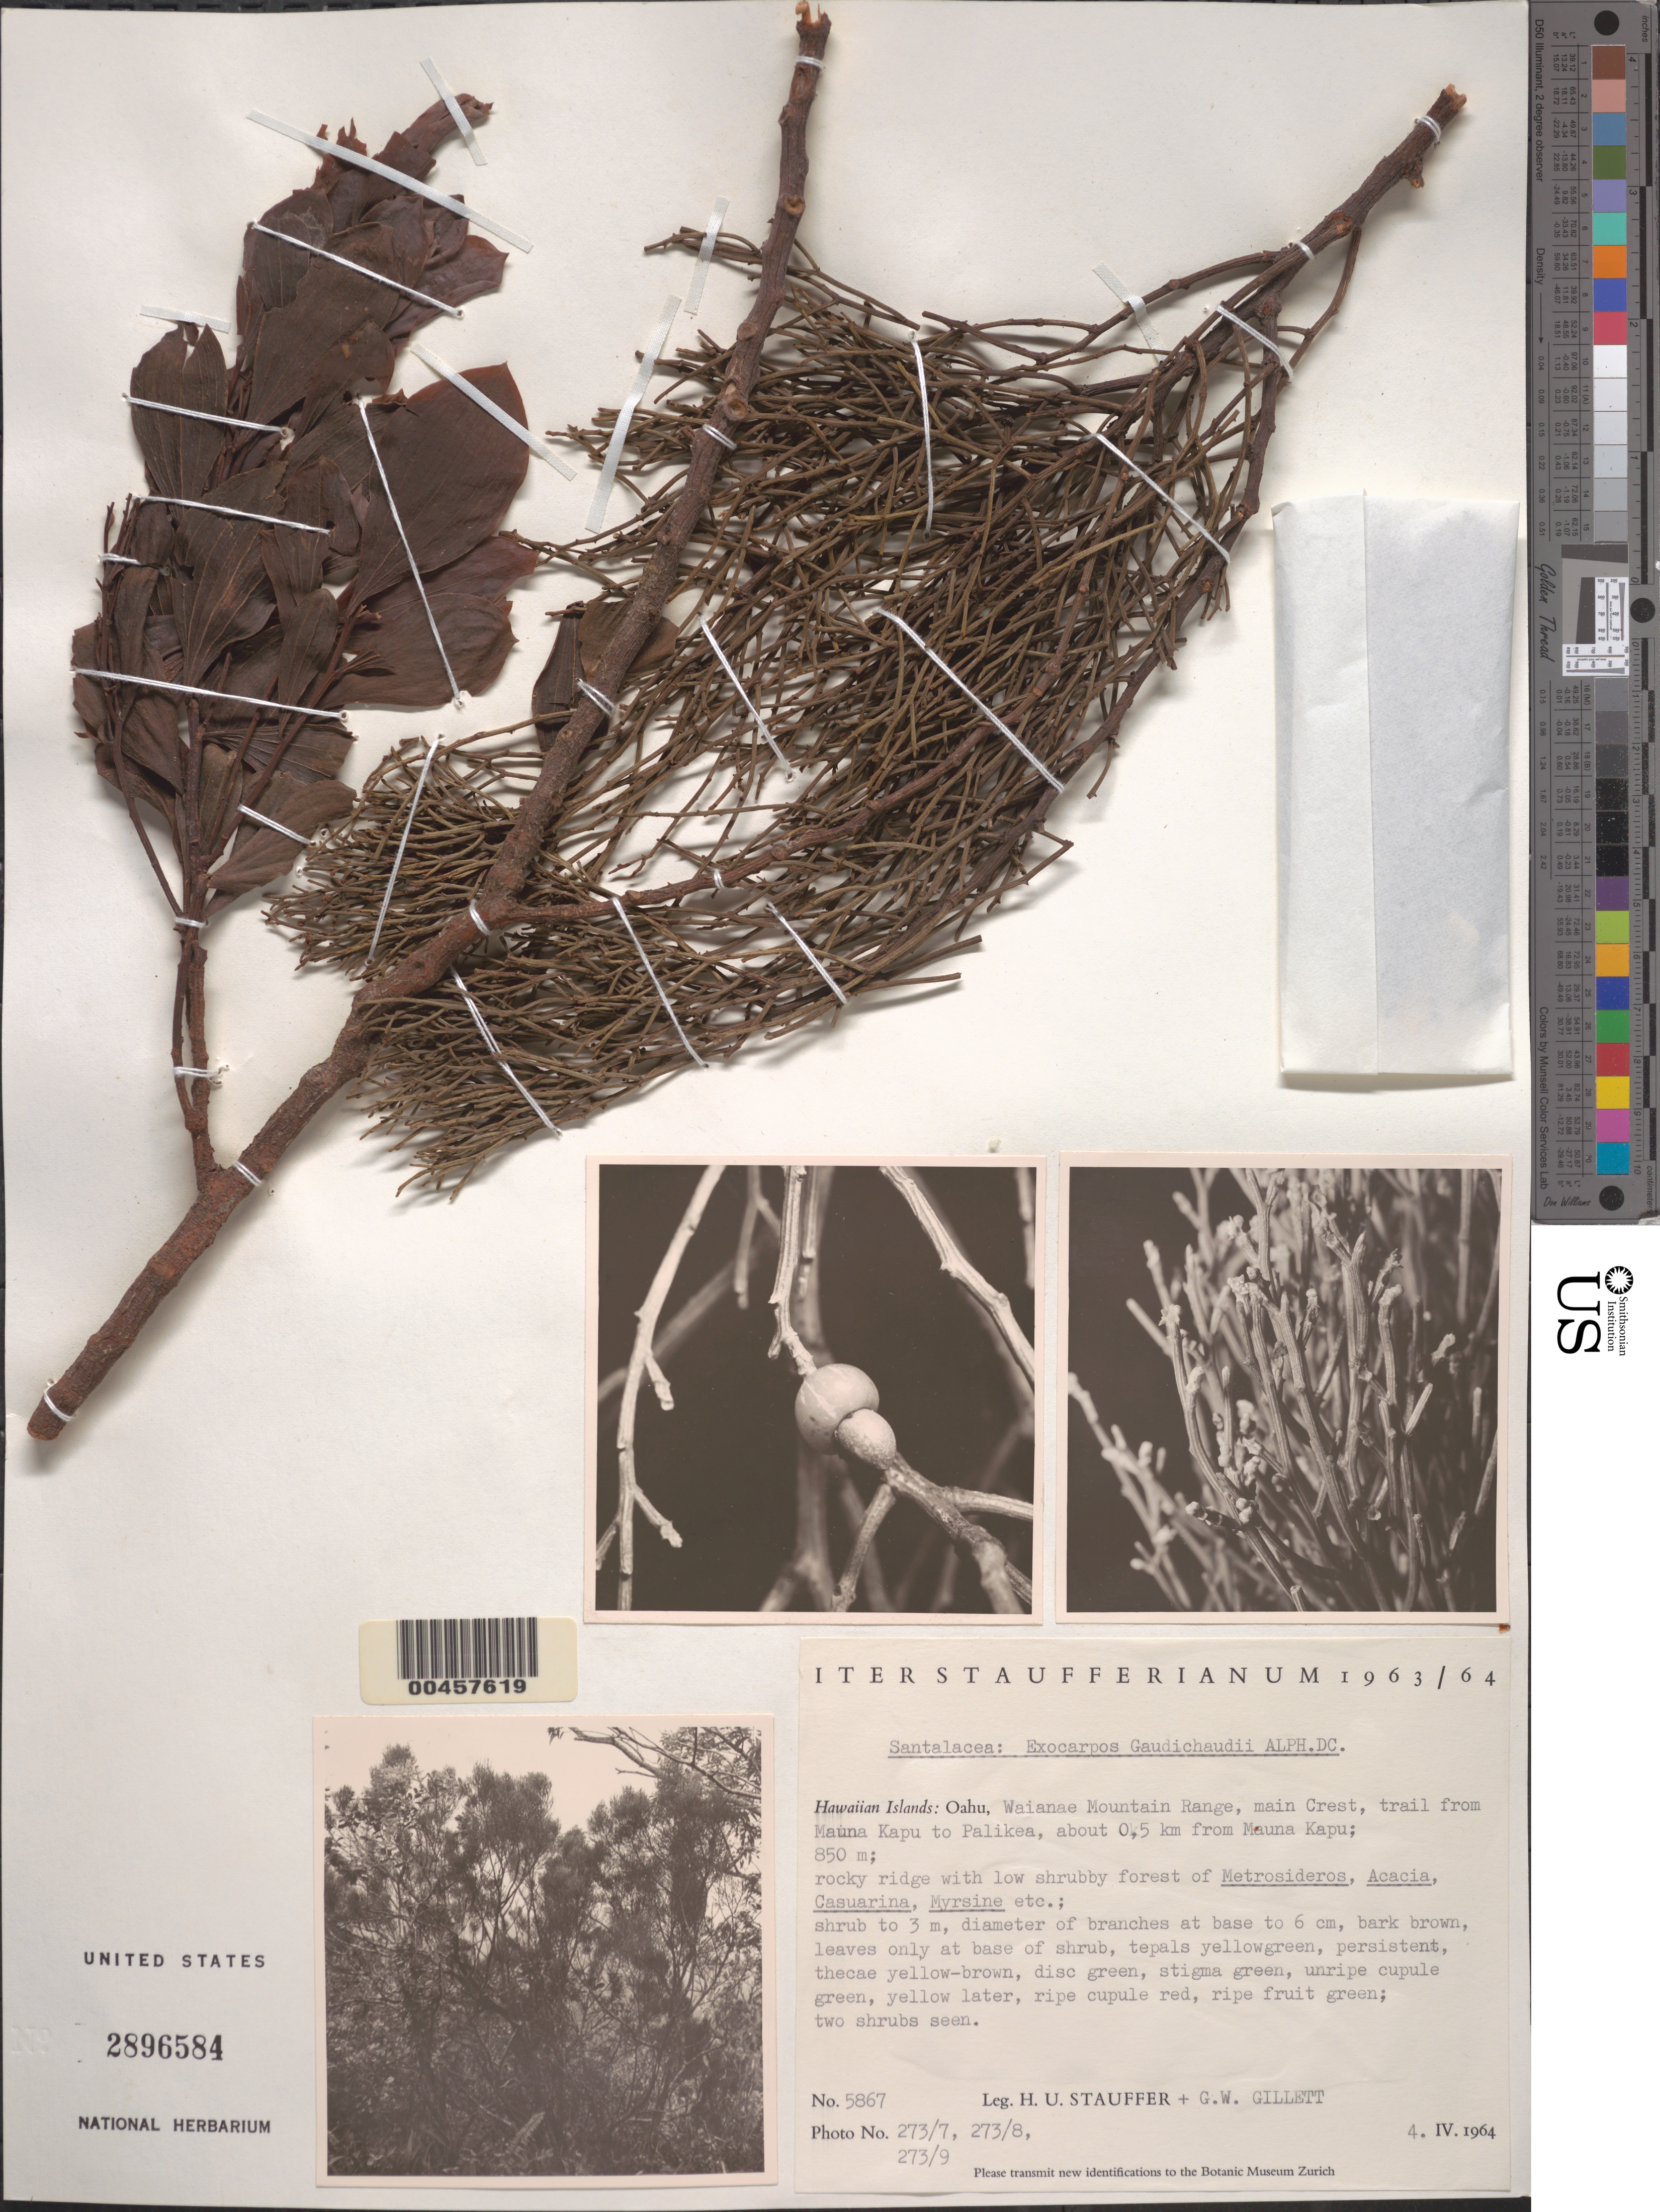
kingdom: Plantae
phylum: Tracheophyta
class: Magnoliopsida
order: Santalales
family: Santalaceae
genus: Exocarpos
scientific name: Exocarpos gaudichaudii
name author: A. DC.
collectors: H. U. Stauffer & G. Gillett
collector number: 5867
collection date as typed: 4 Apr 1964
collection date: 1964-04-04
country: United States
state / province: Hawaii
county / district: Honolulu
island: Oahu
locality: Waianae Mt. Range, main crest, trail from Mauna Kapu to Palikea, about 0.5 km from Mauna Kapu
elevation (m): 850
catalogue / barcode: US 2896584